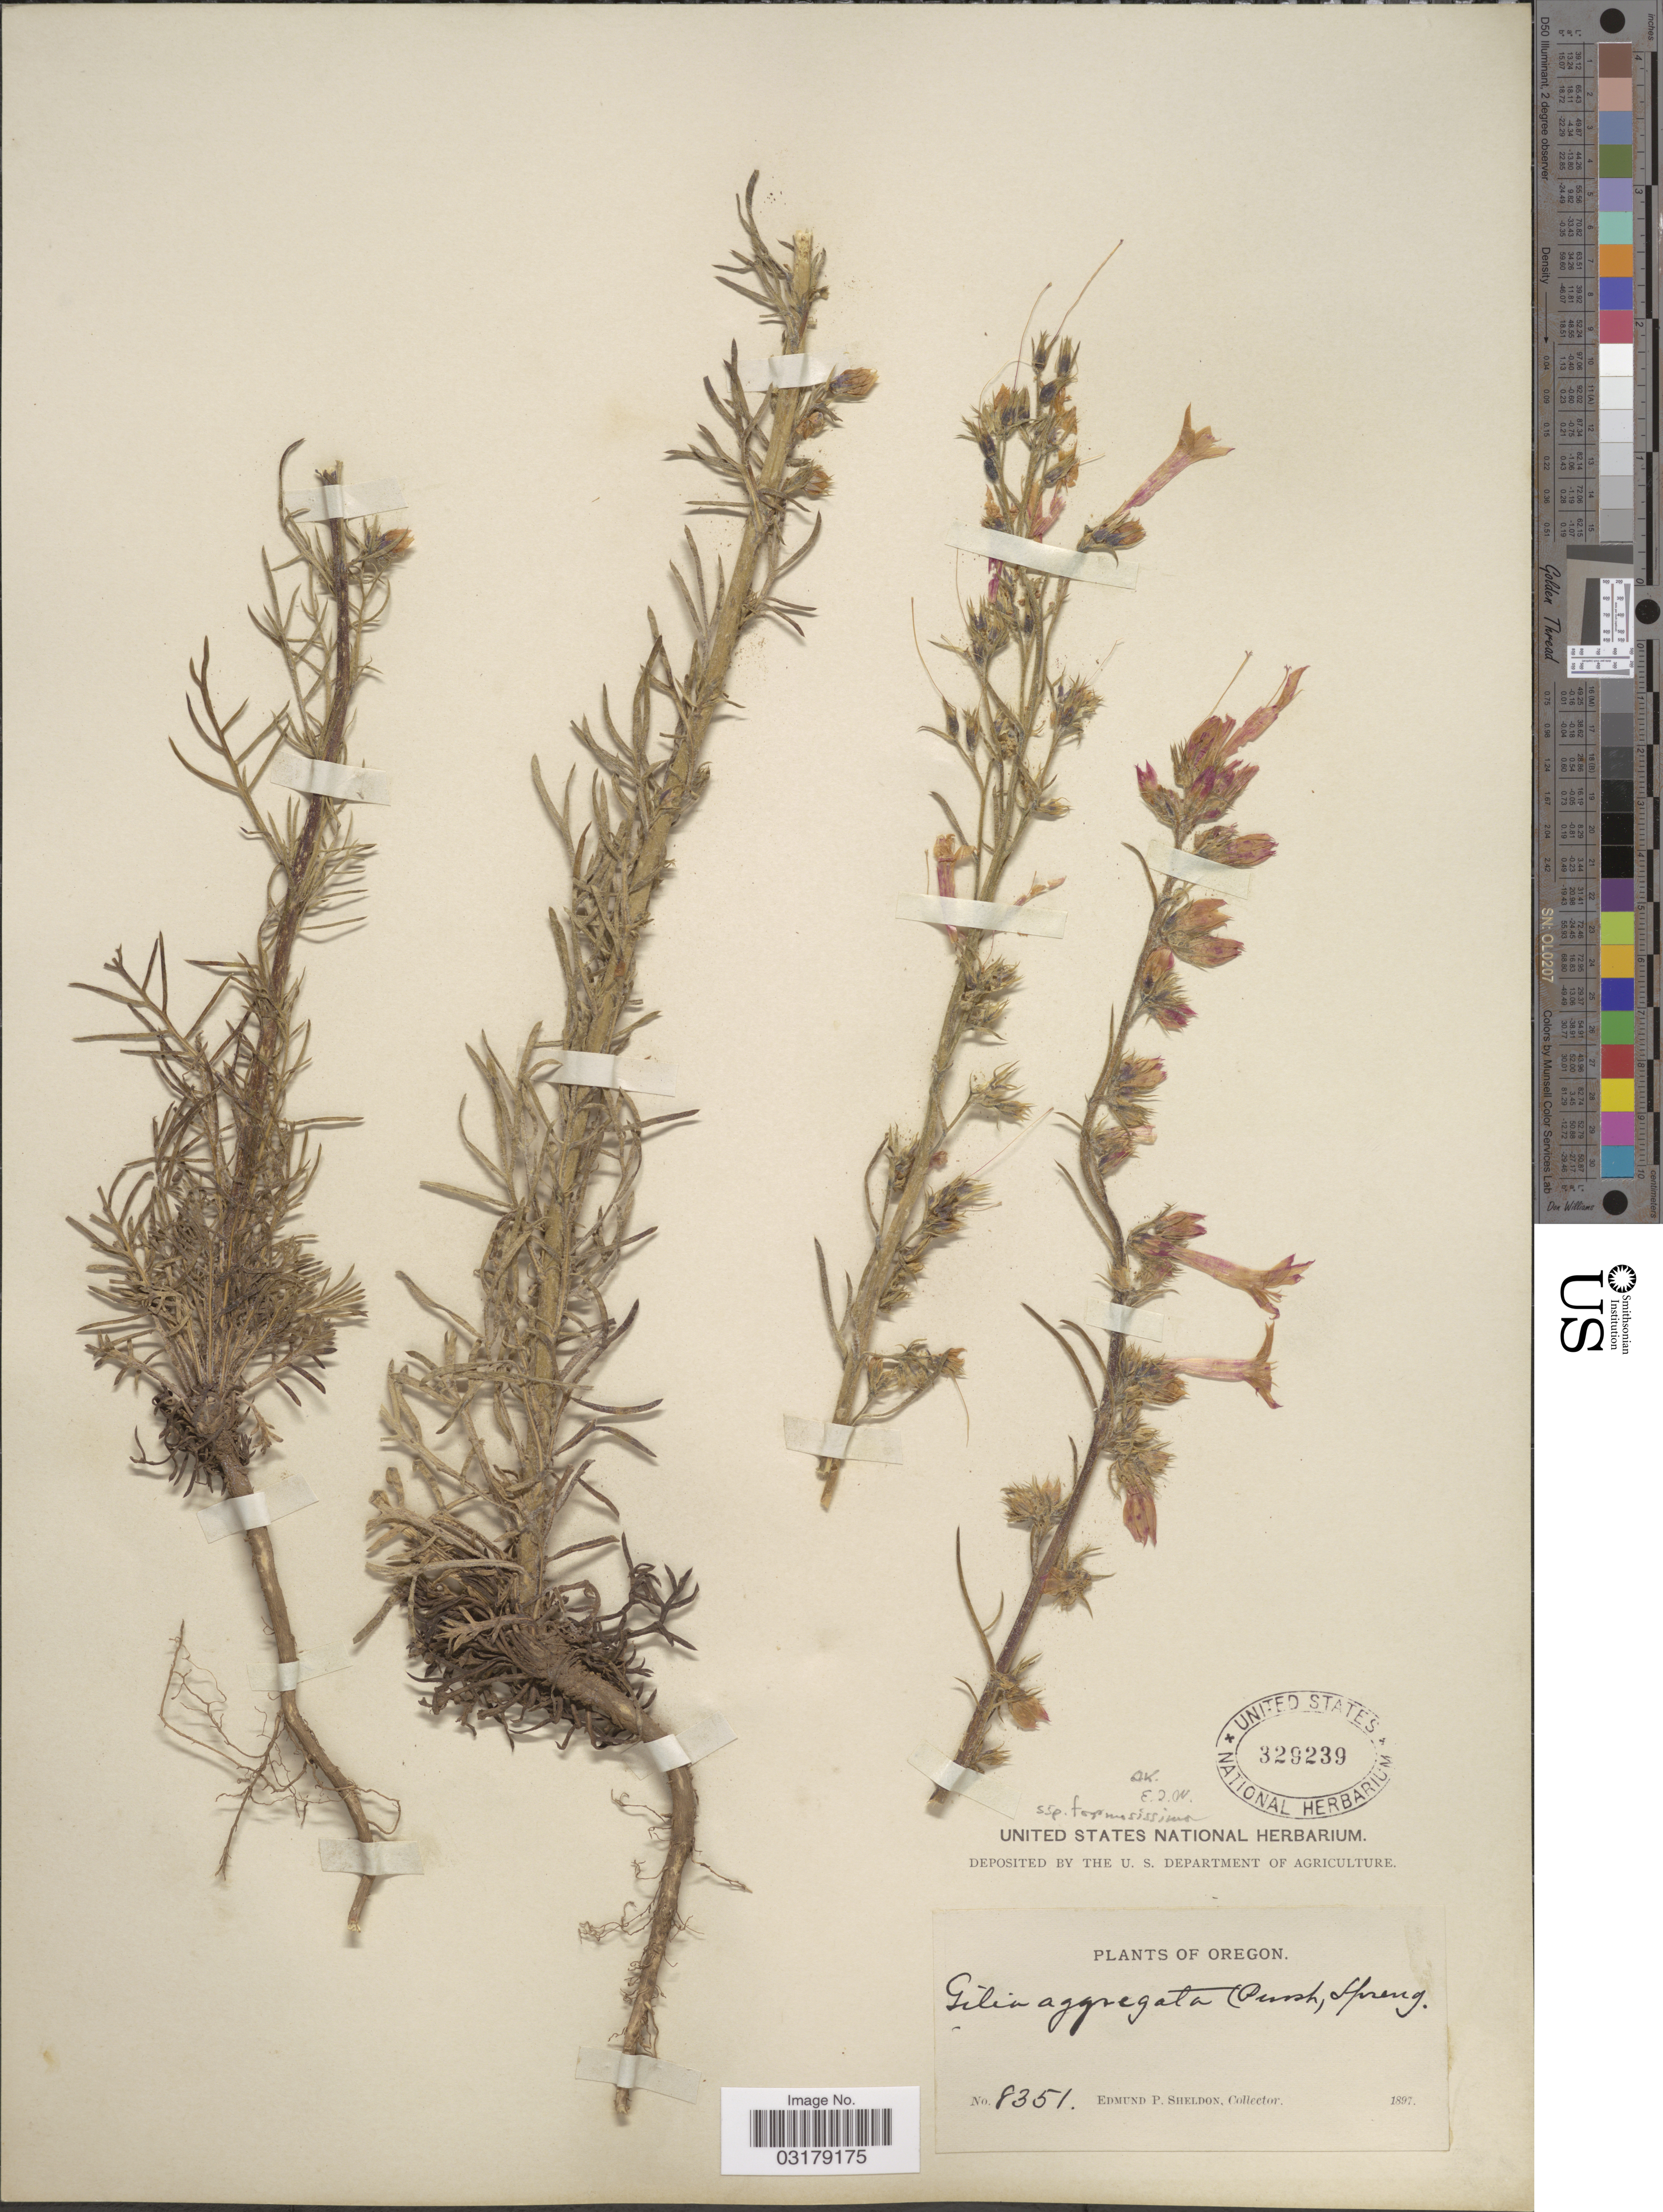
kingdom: Plantae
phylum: Tracheophyta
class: Magnoliopsida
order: Ericales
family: Polemoniaceae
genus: Ipomopsis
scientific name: Ipomopsis aggregata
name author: (Pursh) V.E. Grant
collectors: E. P. Sheldon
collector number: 8351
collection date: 1897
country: United States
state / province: Oregon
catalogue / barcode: US 329239